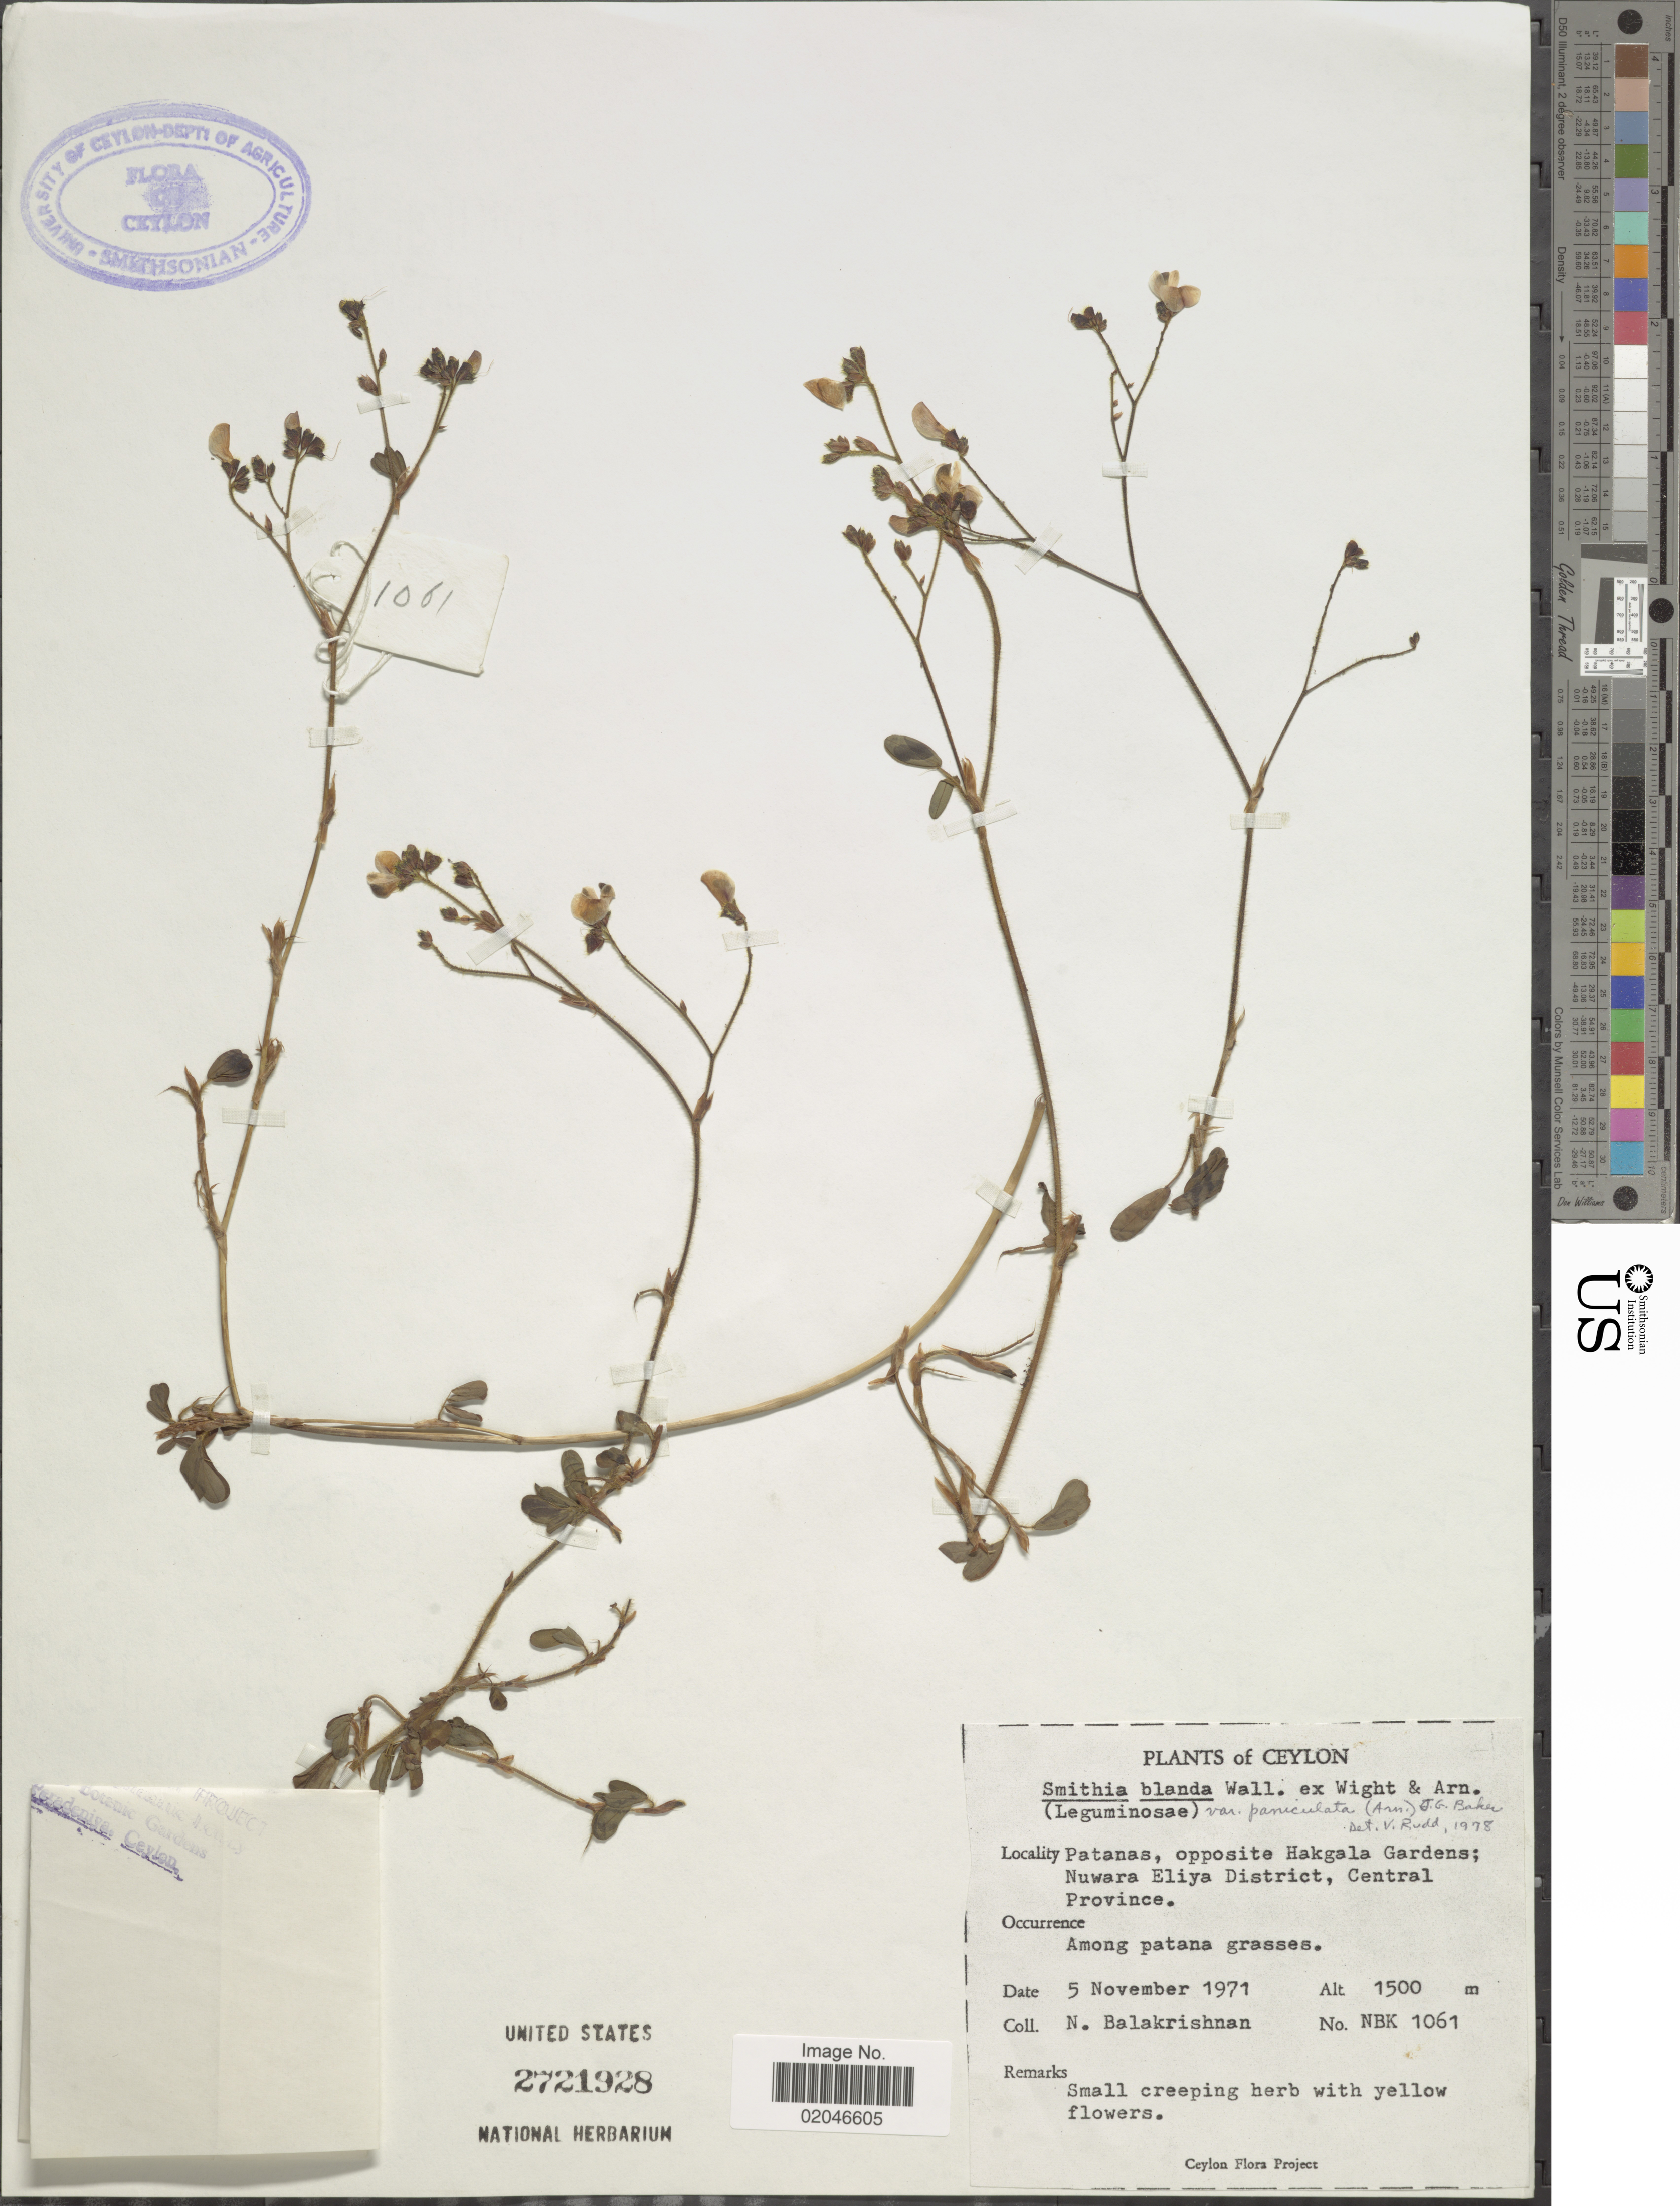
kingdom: Plantae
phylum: Tracheophyta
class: Magnoliopsida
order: Fabales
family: Fabaceae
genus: Smithia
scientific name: Smithia blanda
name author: Wall.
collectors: N. Balakrishnan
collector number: NBK 1061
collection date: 1971-11-05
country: Sri Lanka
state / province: Central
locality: Ceylon, Patanas, opposite Hakgala Gardens; Nuwara Eliya District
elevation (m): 1500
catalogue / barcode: US 2721928